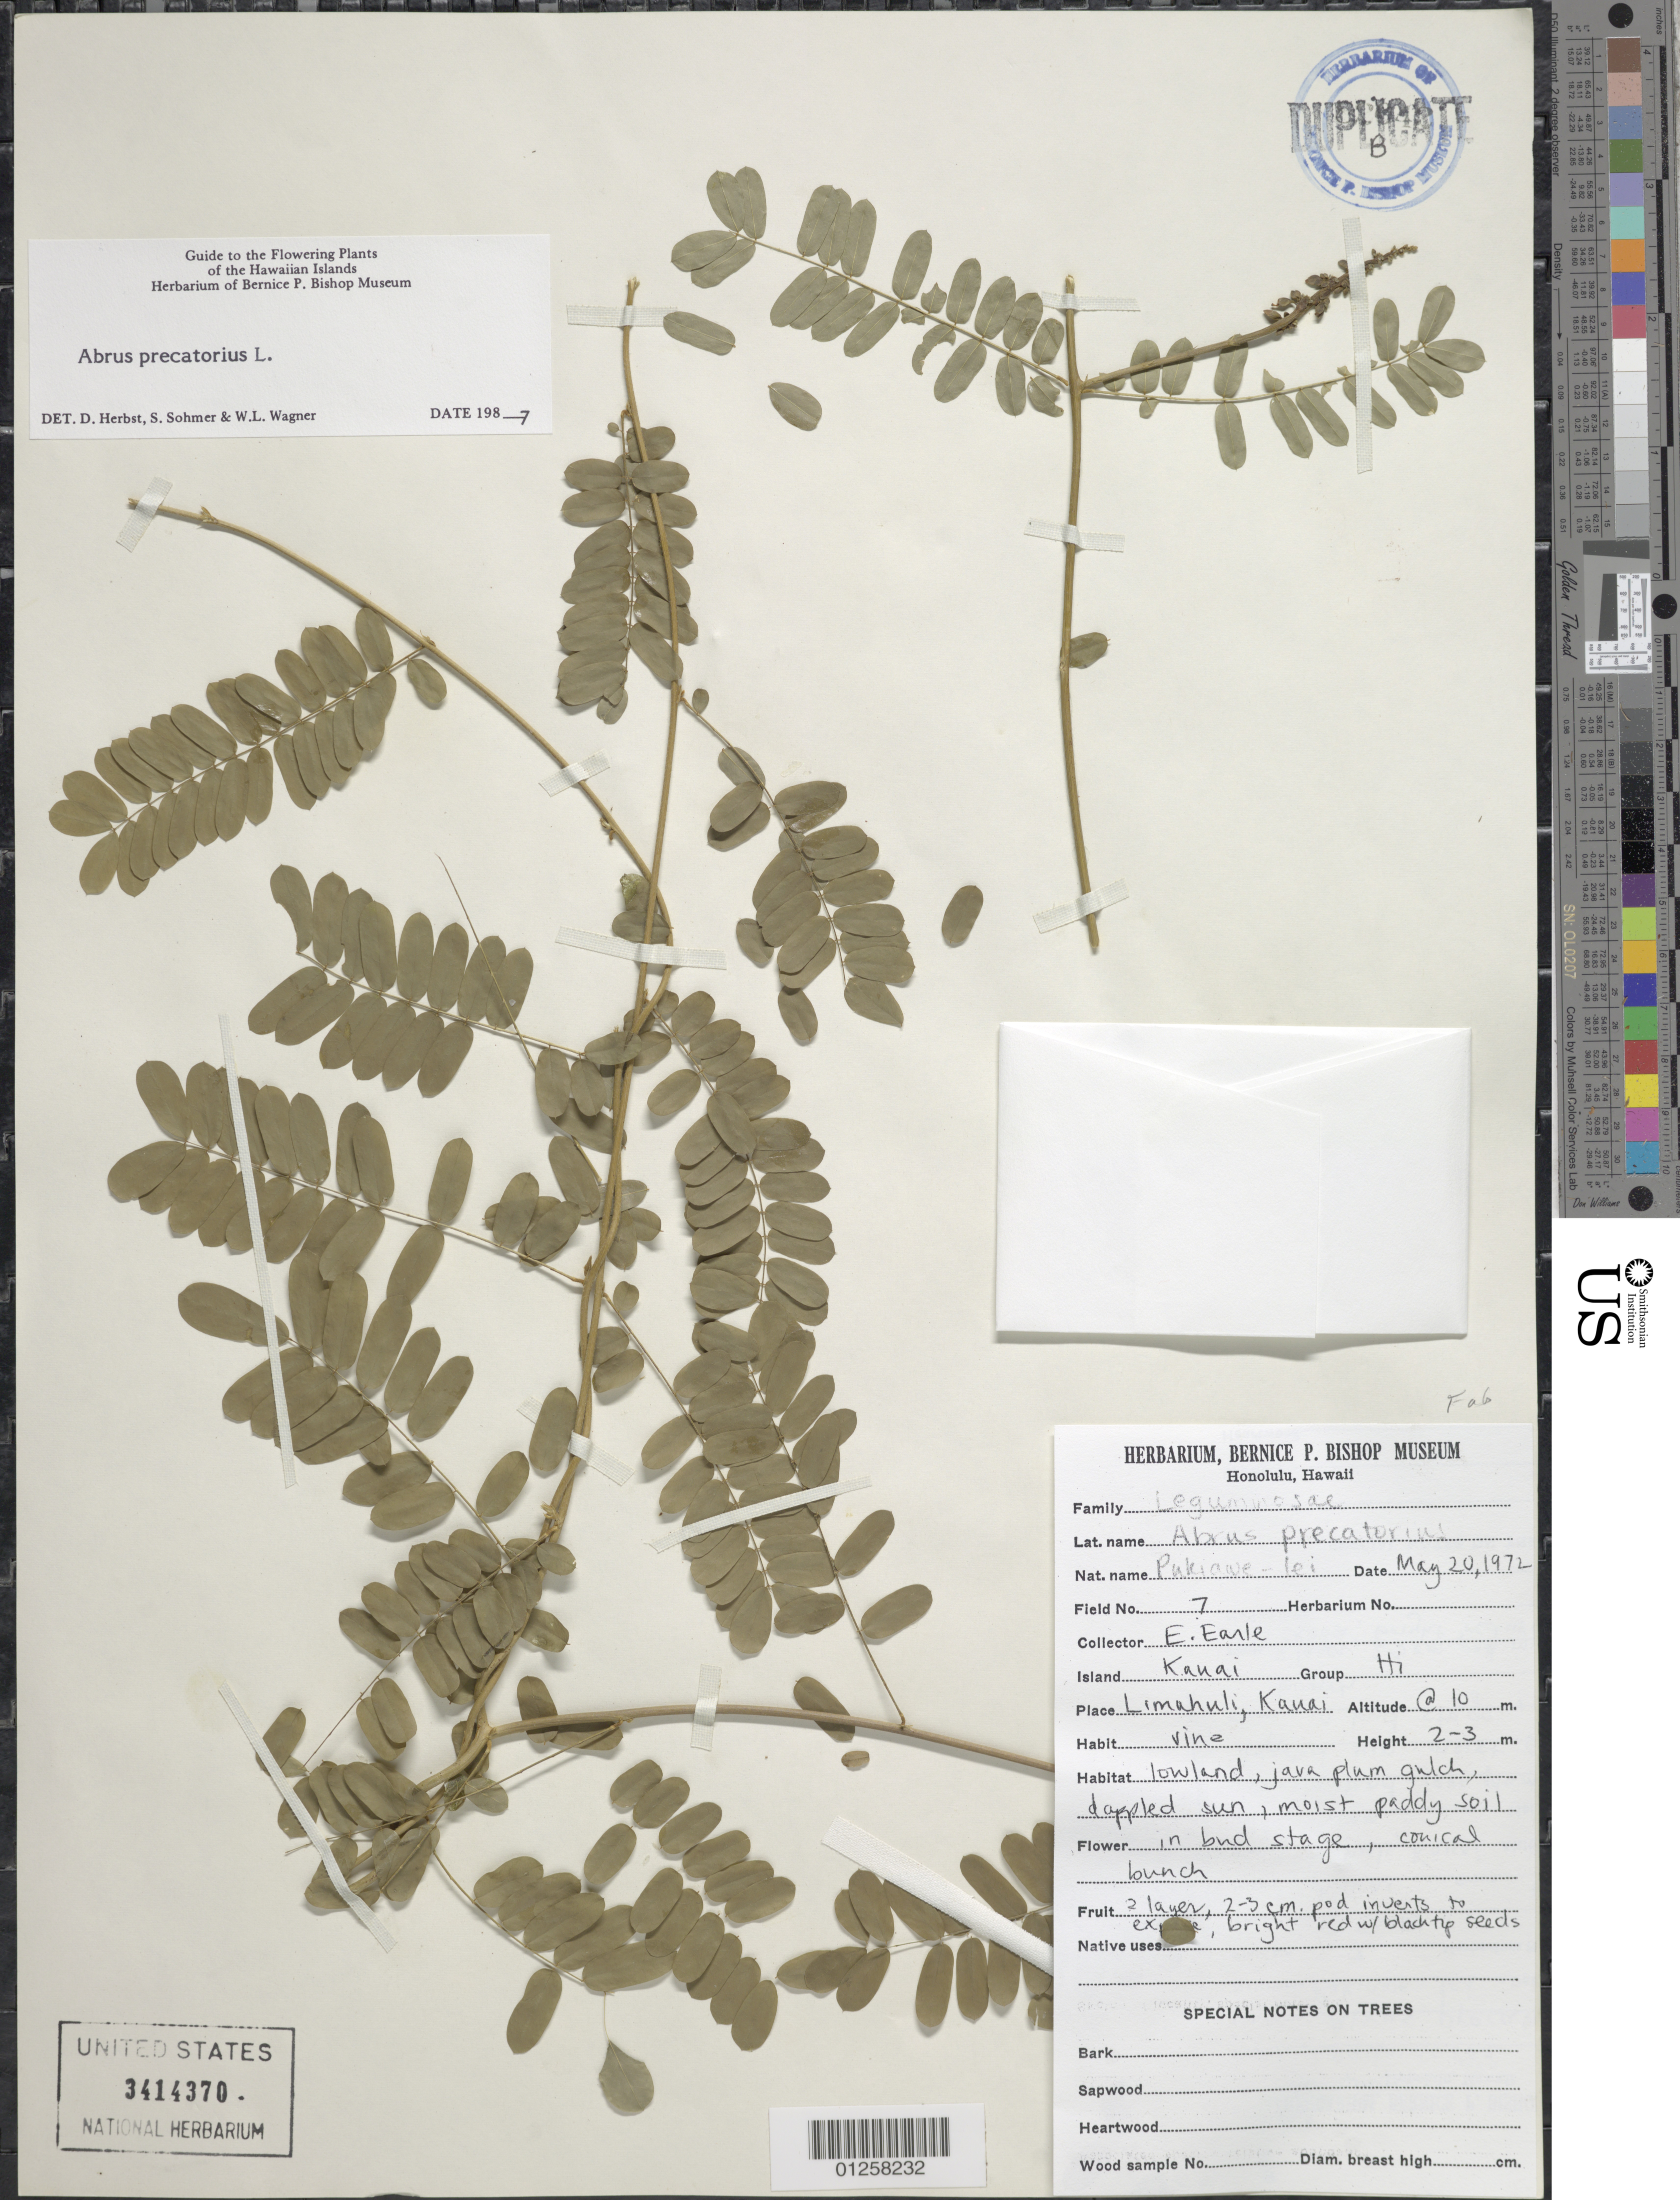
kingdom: Plantae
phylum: Tracheophyta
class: Magnoliopsida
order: Fabales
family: Fabaceae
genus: Abrus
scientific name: Abrus precatorius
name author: L.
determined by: Herbst, D. R.; Sohmer, S. H.; Wagner, W. L.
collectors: E. Earle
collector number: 7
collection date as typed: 20 May 1972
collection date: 1972-05-20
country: United States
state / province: Hawaii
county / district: Kaui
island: Kaua'i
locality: Limahuli.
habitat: Dappled sun, moist paddy soil.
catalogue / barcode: US 3414370